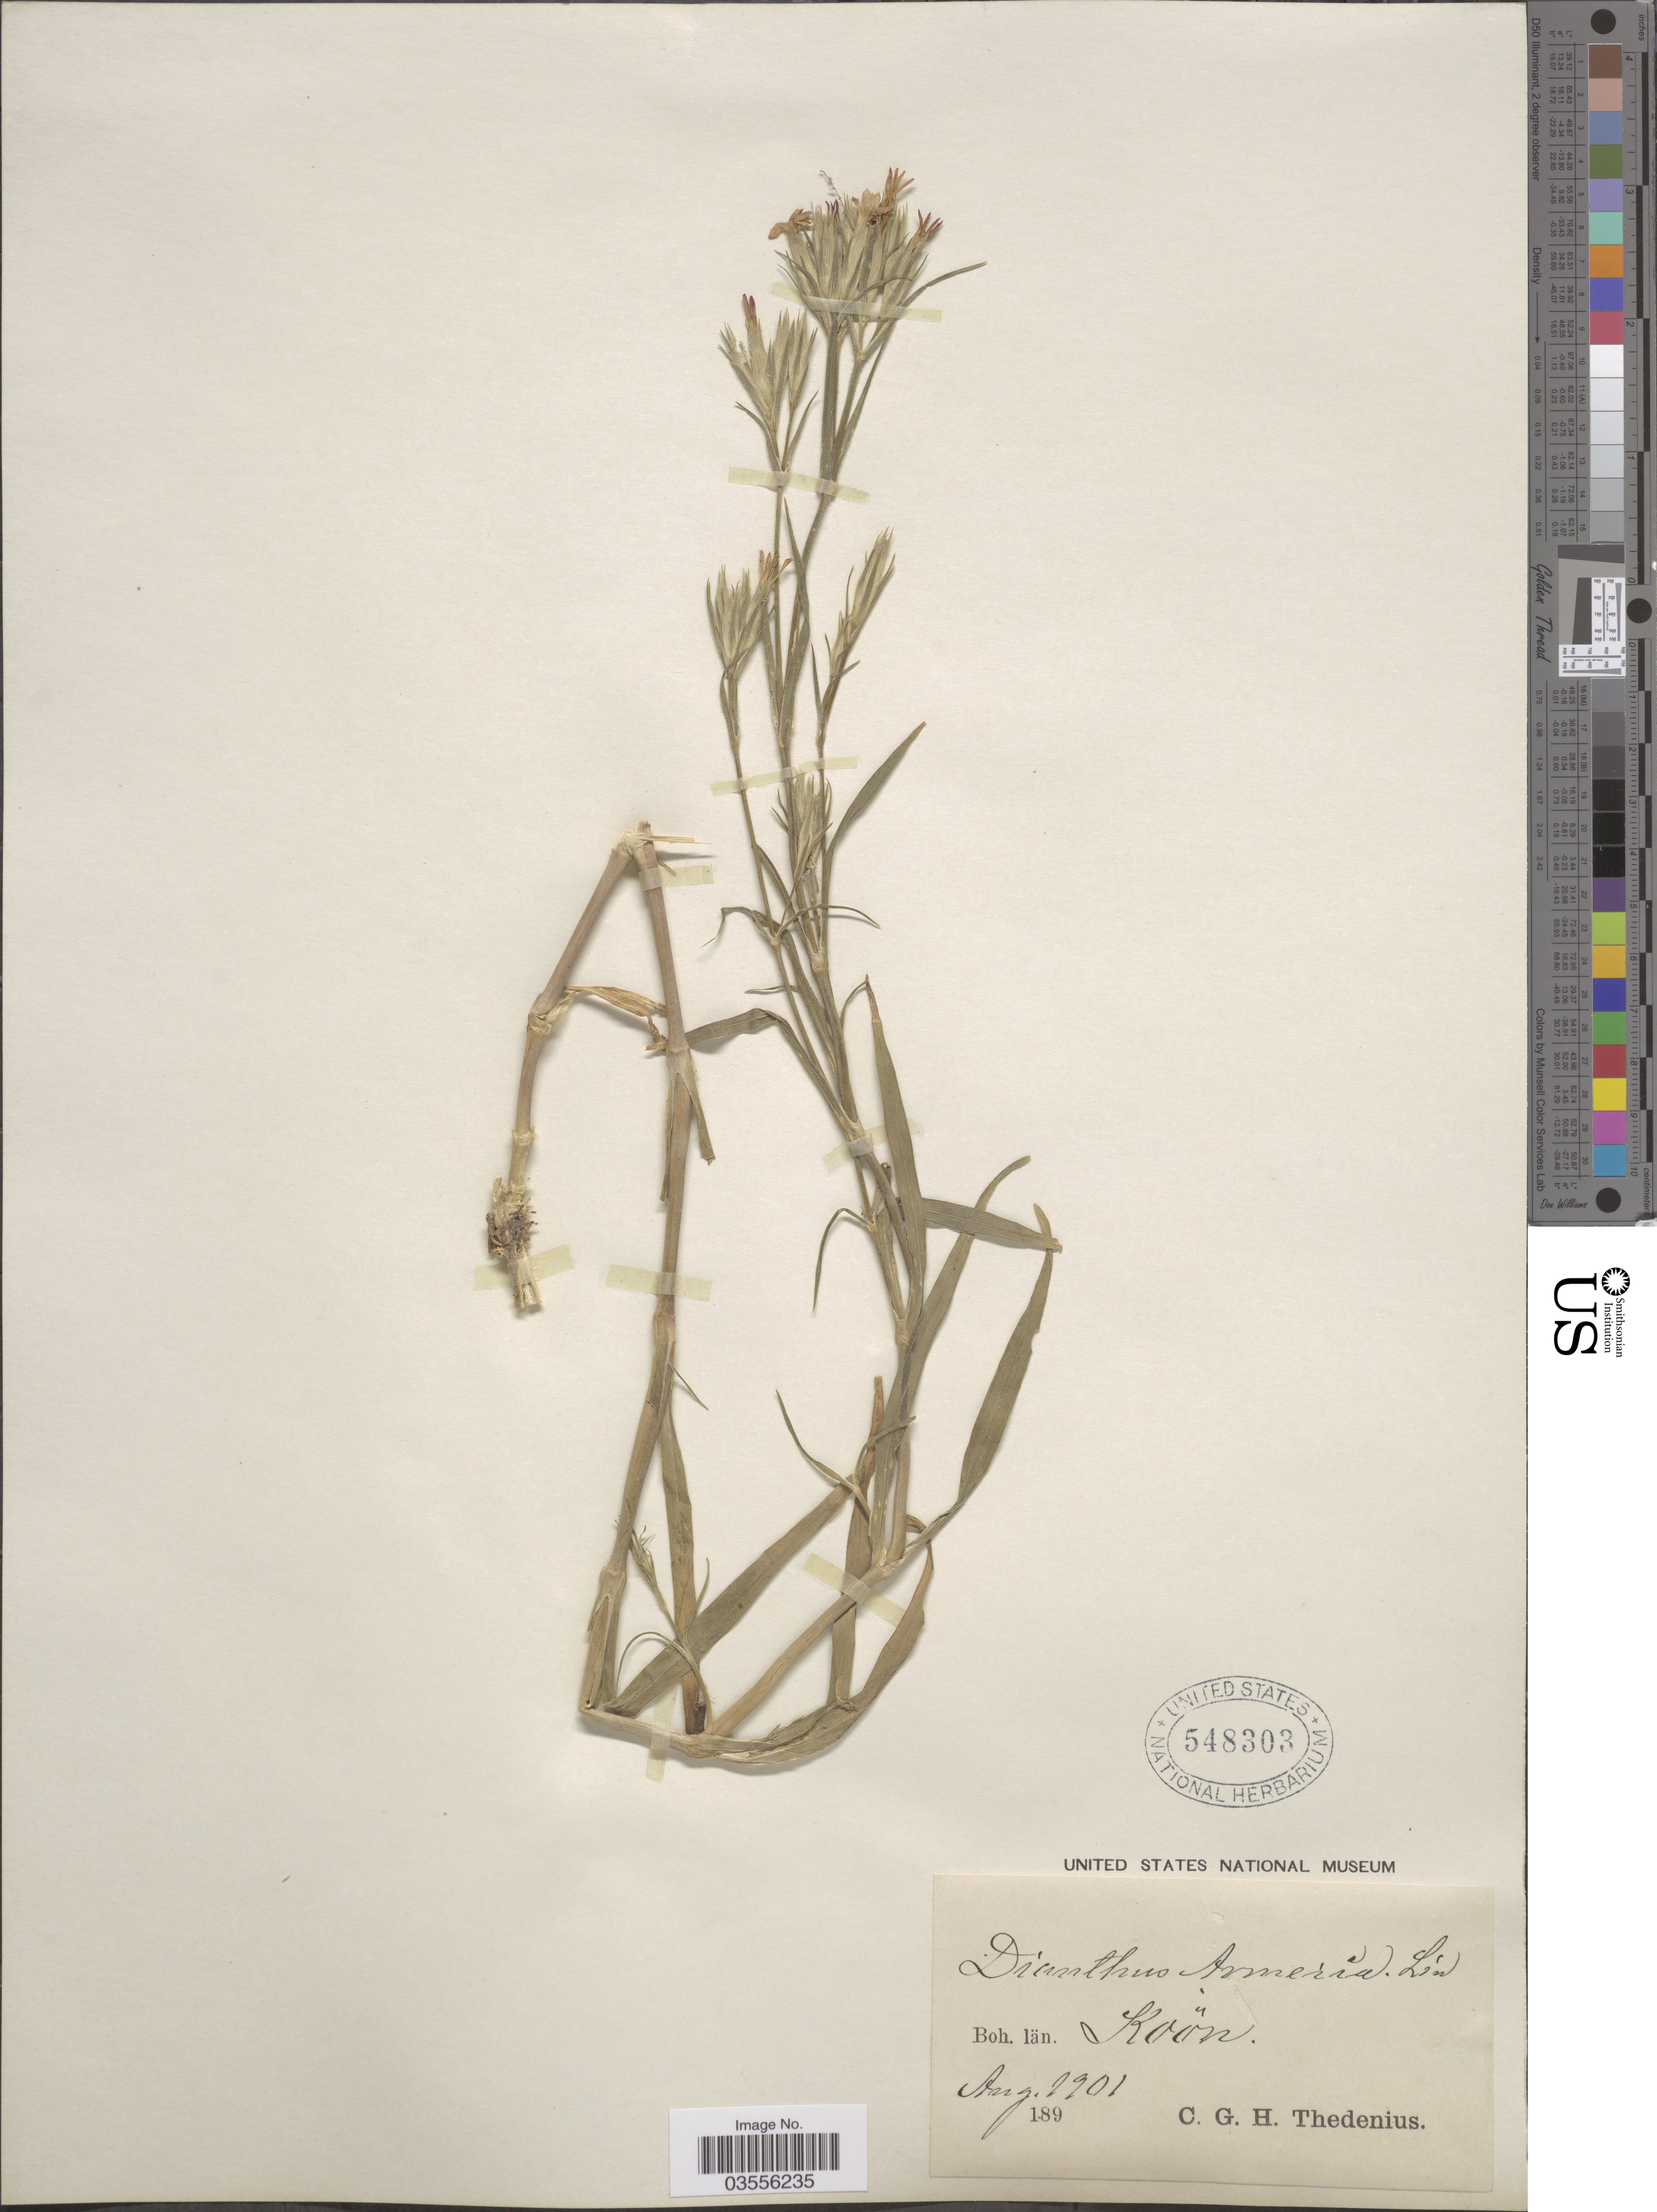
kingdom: Plantae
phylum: Tracheophyta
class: Magnoliopsida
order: Caryophyllales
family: Caryophyllaceae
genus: Dianthus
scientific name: Dianthus arenarius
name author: L.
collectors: C. Thedenius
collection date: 1901-08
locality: Boh. Iän. Koõn [interpreted].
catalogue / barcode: US 548303